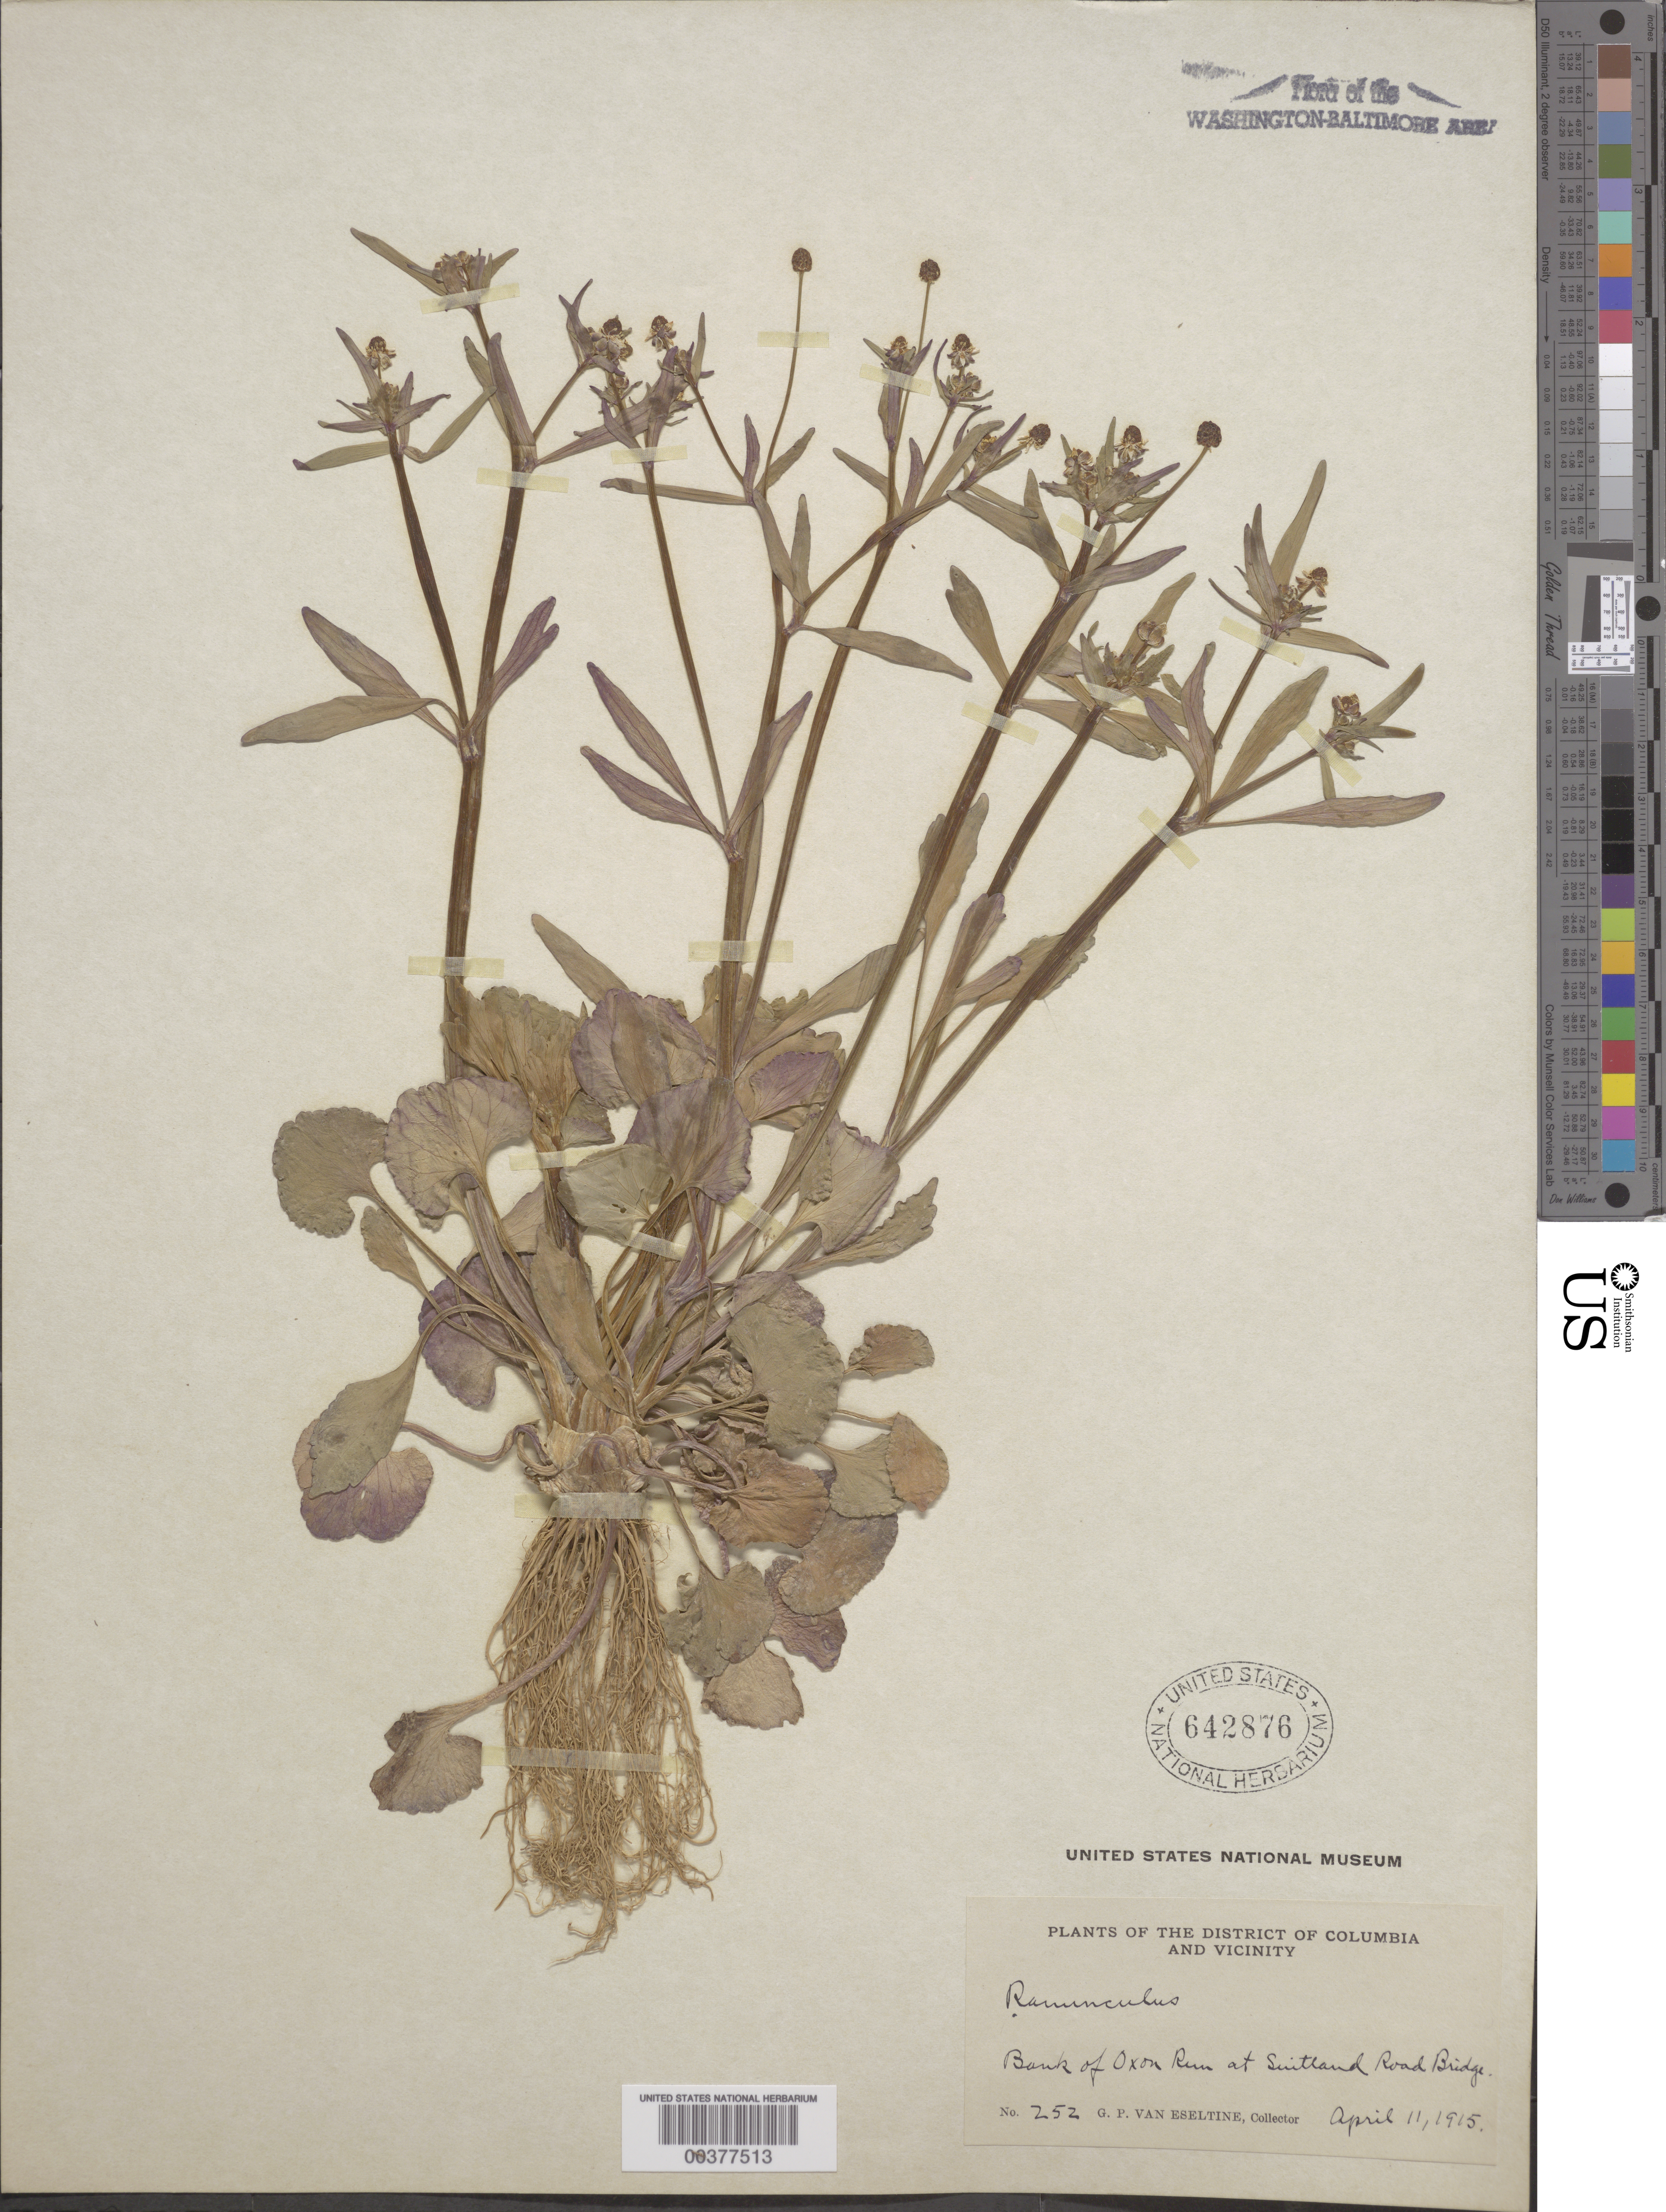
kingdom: Plantae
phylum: Tracheophyta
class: Magnoliopsida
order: Ranunculales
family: Ranunculaceae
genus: Ranunculus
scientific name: Ranunculus abortivus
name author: L.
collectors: G. P. Van Eseltine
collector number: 252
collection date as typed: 11 Apr 1915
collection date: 1915-04-11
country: United States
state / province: Maryland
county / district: Prince George's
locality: Oxon Run, Suitland road Bridge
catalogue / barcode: US 642876